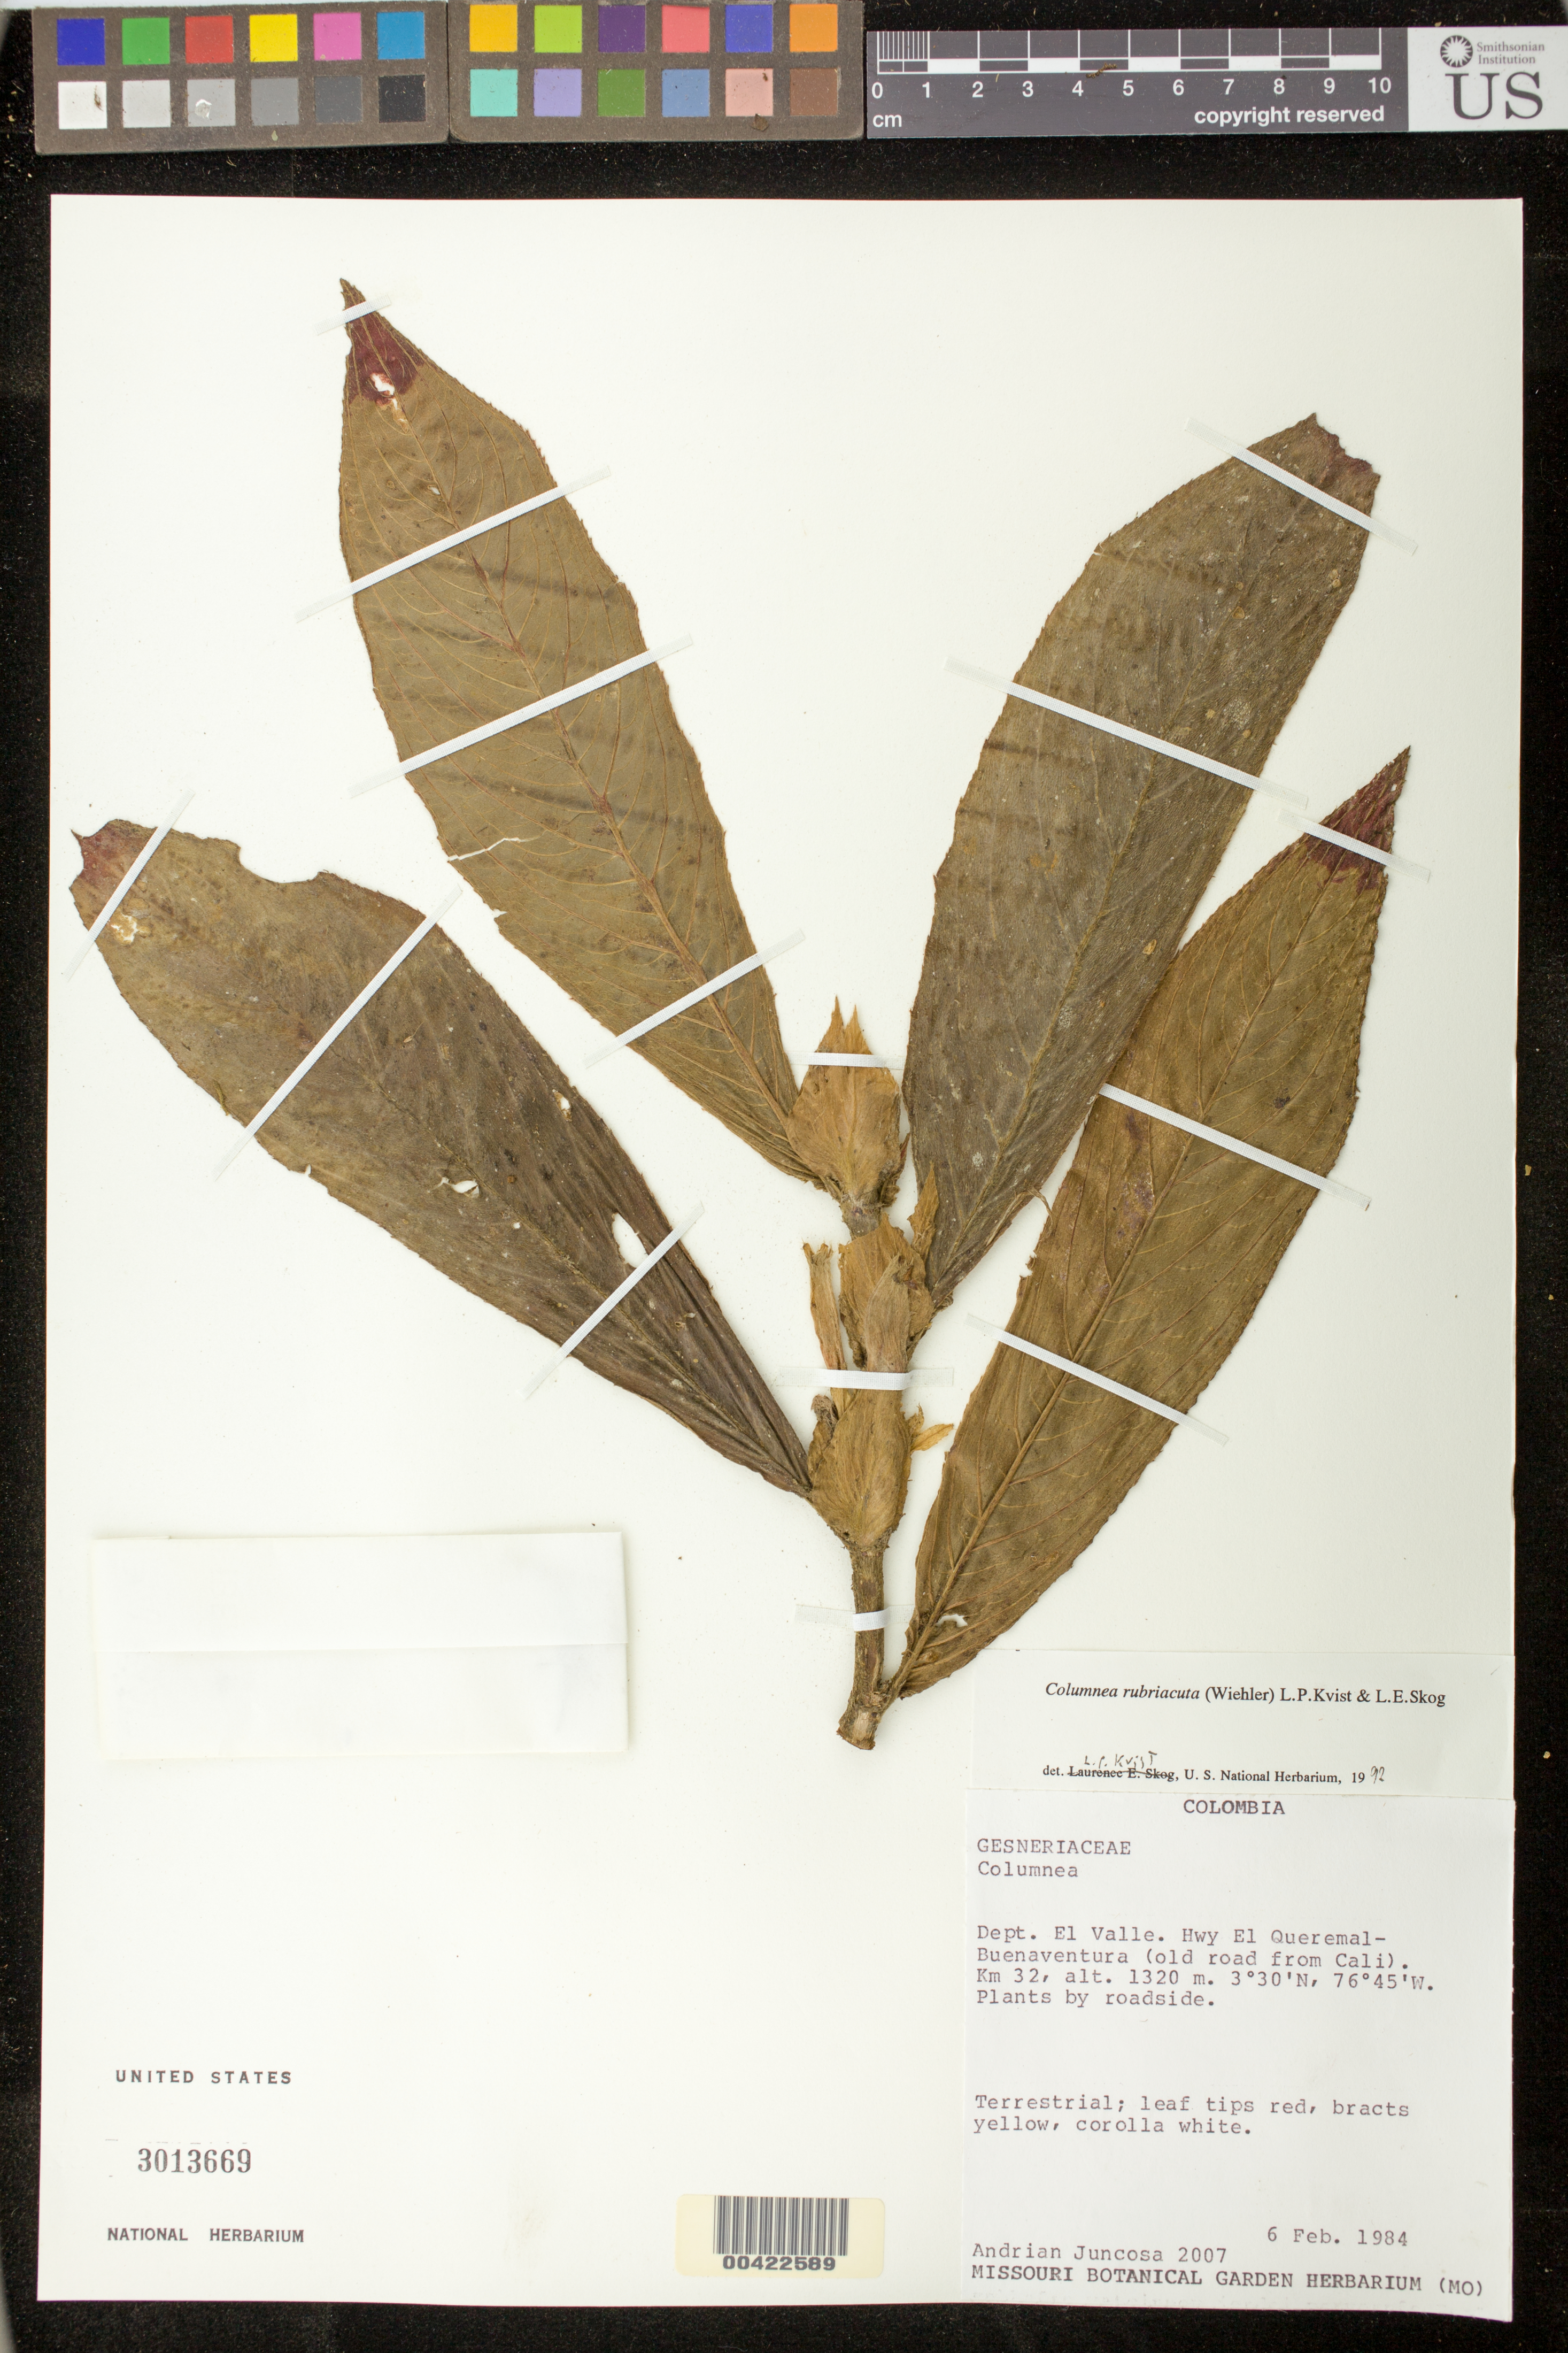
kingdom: Plantae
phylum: Tracheophyta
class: Magnoliopsida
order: Lamiales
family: Gesneriaceae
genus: Columnea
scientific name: Columnea rubriacuta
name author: (Wiehler) L.P. Kvist & L.E. Skog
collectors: A. Juncosa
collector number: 2007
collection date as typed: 06 Feb 1984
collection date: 1984-02-06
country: Colombia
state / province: Valle del Cauca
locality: El Queremal-Buenaventura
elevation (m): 1320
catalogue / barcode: US 3013669